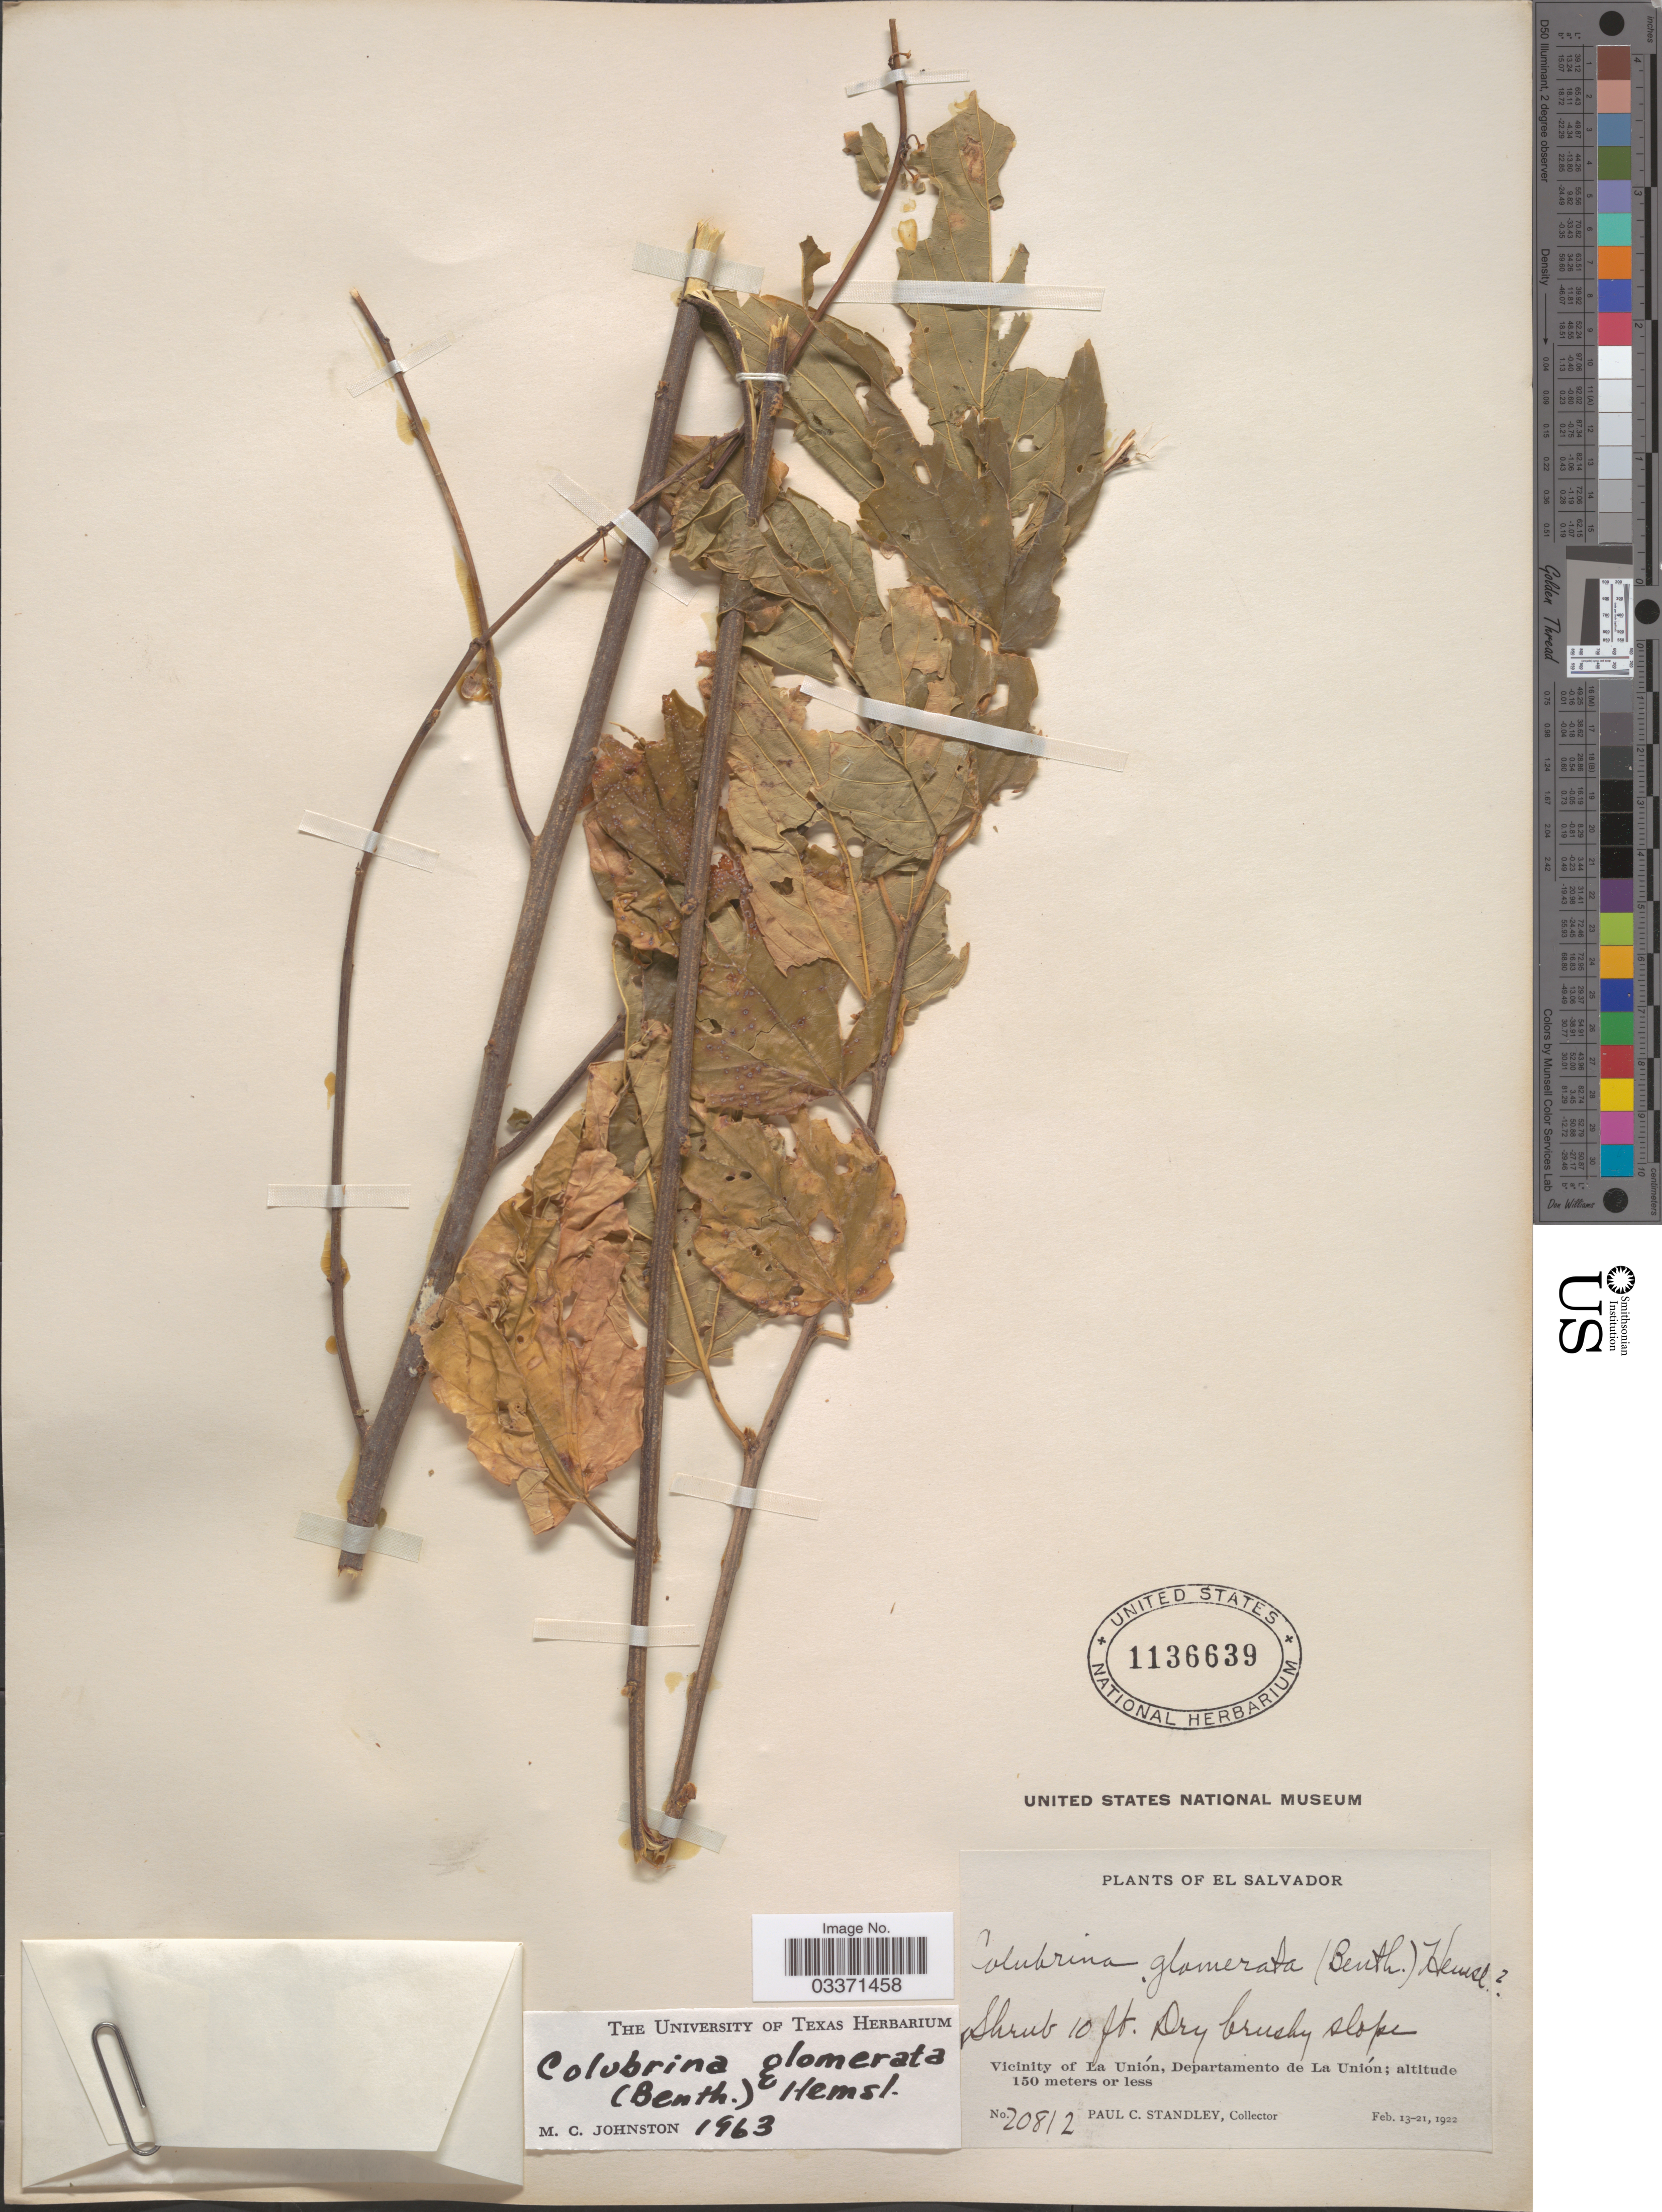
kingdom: Plantae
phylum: Tracheophyta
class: Magnoliopsida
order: Rosales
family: Rhamnaceae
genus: Colubrina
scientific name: Colubrina glabra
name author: S. Watson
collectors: P. C. Standley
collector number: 20812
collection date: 1922-02-13/1922-02-21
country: El Salvador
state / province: La Union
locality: Vicinity of La Unión, Departamento de La Unión.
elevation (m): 150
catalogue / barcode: US 1136639